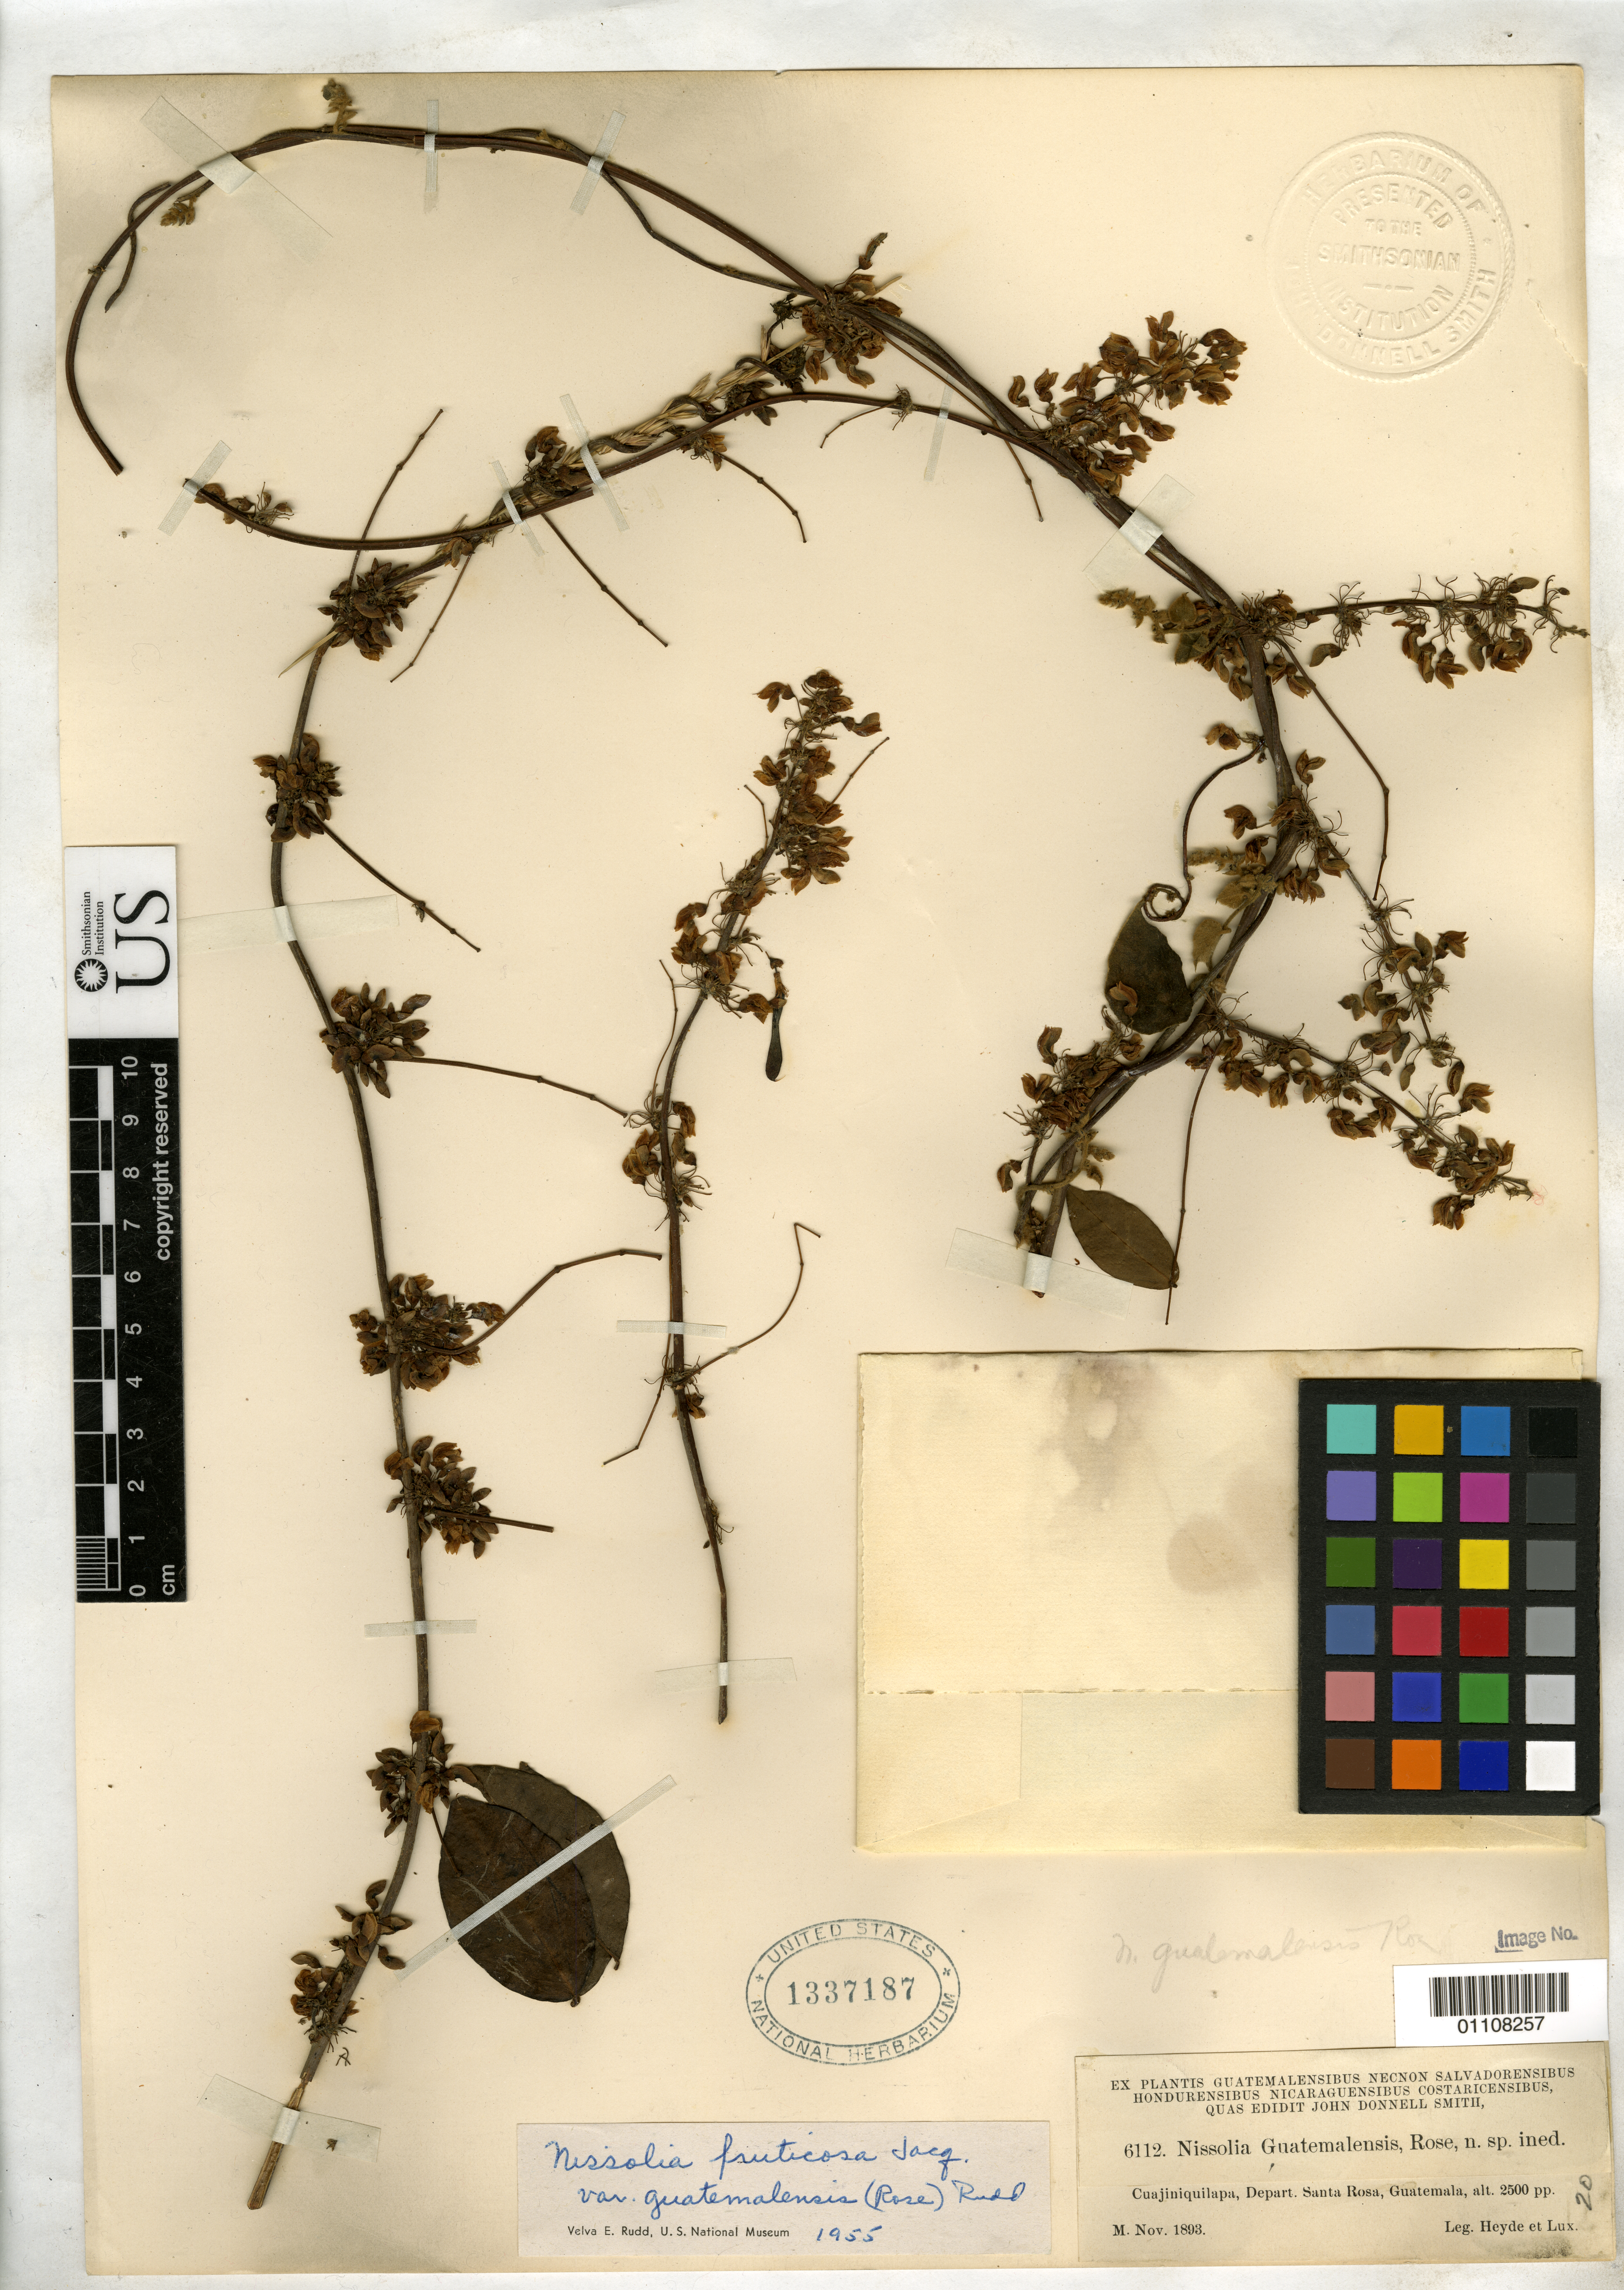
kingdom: Plantae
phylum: Tracheophyta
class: Magnoliopsida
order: Fabales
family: Fabaceae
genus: Nissolia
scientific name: Nissolia guatemalensis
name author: Rose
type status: Syntype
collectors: E. T. Heyde & E. Lux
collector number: J.D.S. 6112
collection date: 1893-11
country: Guatemala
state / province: Santa Rosa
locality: Cuajiniquilapa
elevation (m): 762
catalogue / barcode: US 1337187